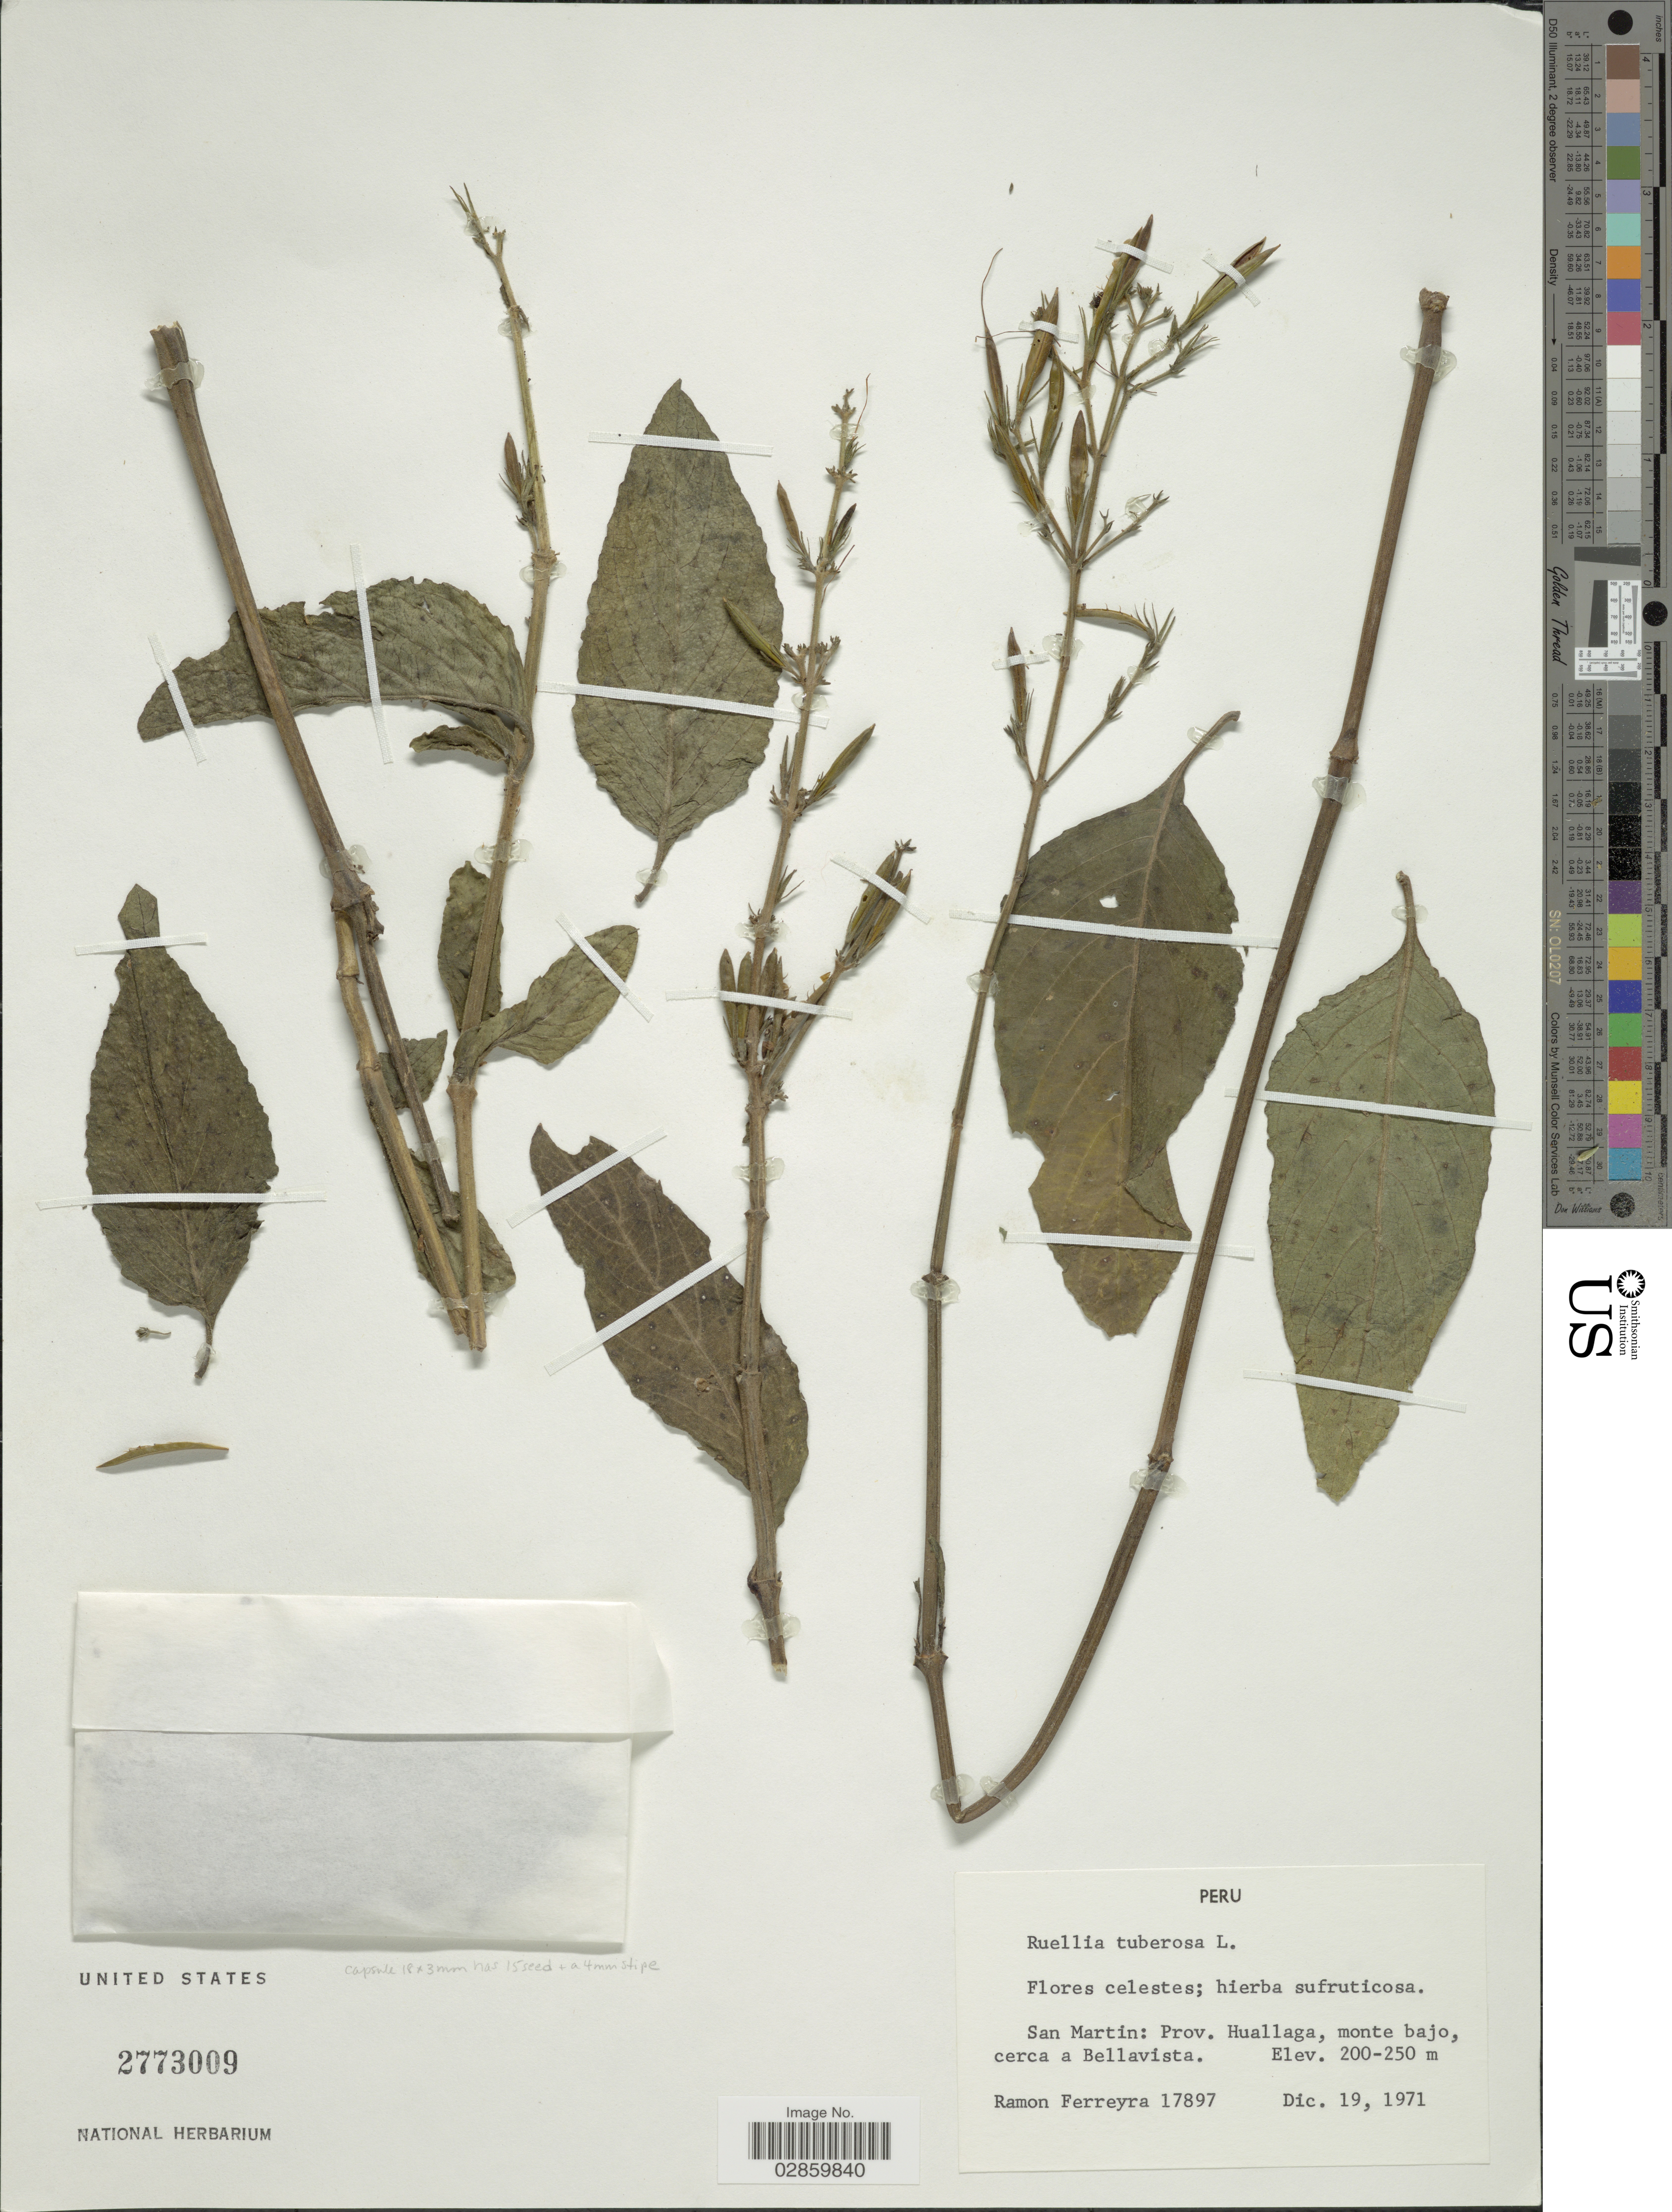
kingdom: Plantae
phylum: Tracheophyta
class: Magnoliopsida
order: Lamiales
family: Acanthaceae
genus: Ruellia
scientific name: Ruellia ciliatiflora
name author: Hook.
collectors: R. A. Ferreyra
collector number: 17897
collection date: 1971-12-19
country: Peru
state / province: San Martín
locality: Prov. Huallaga, monte bajo, cerca a Bellavista.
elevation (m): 200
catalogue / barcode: US 2773009